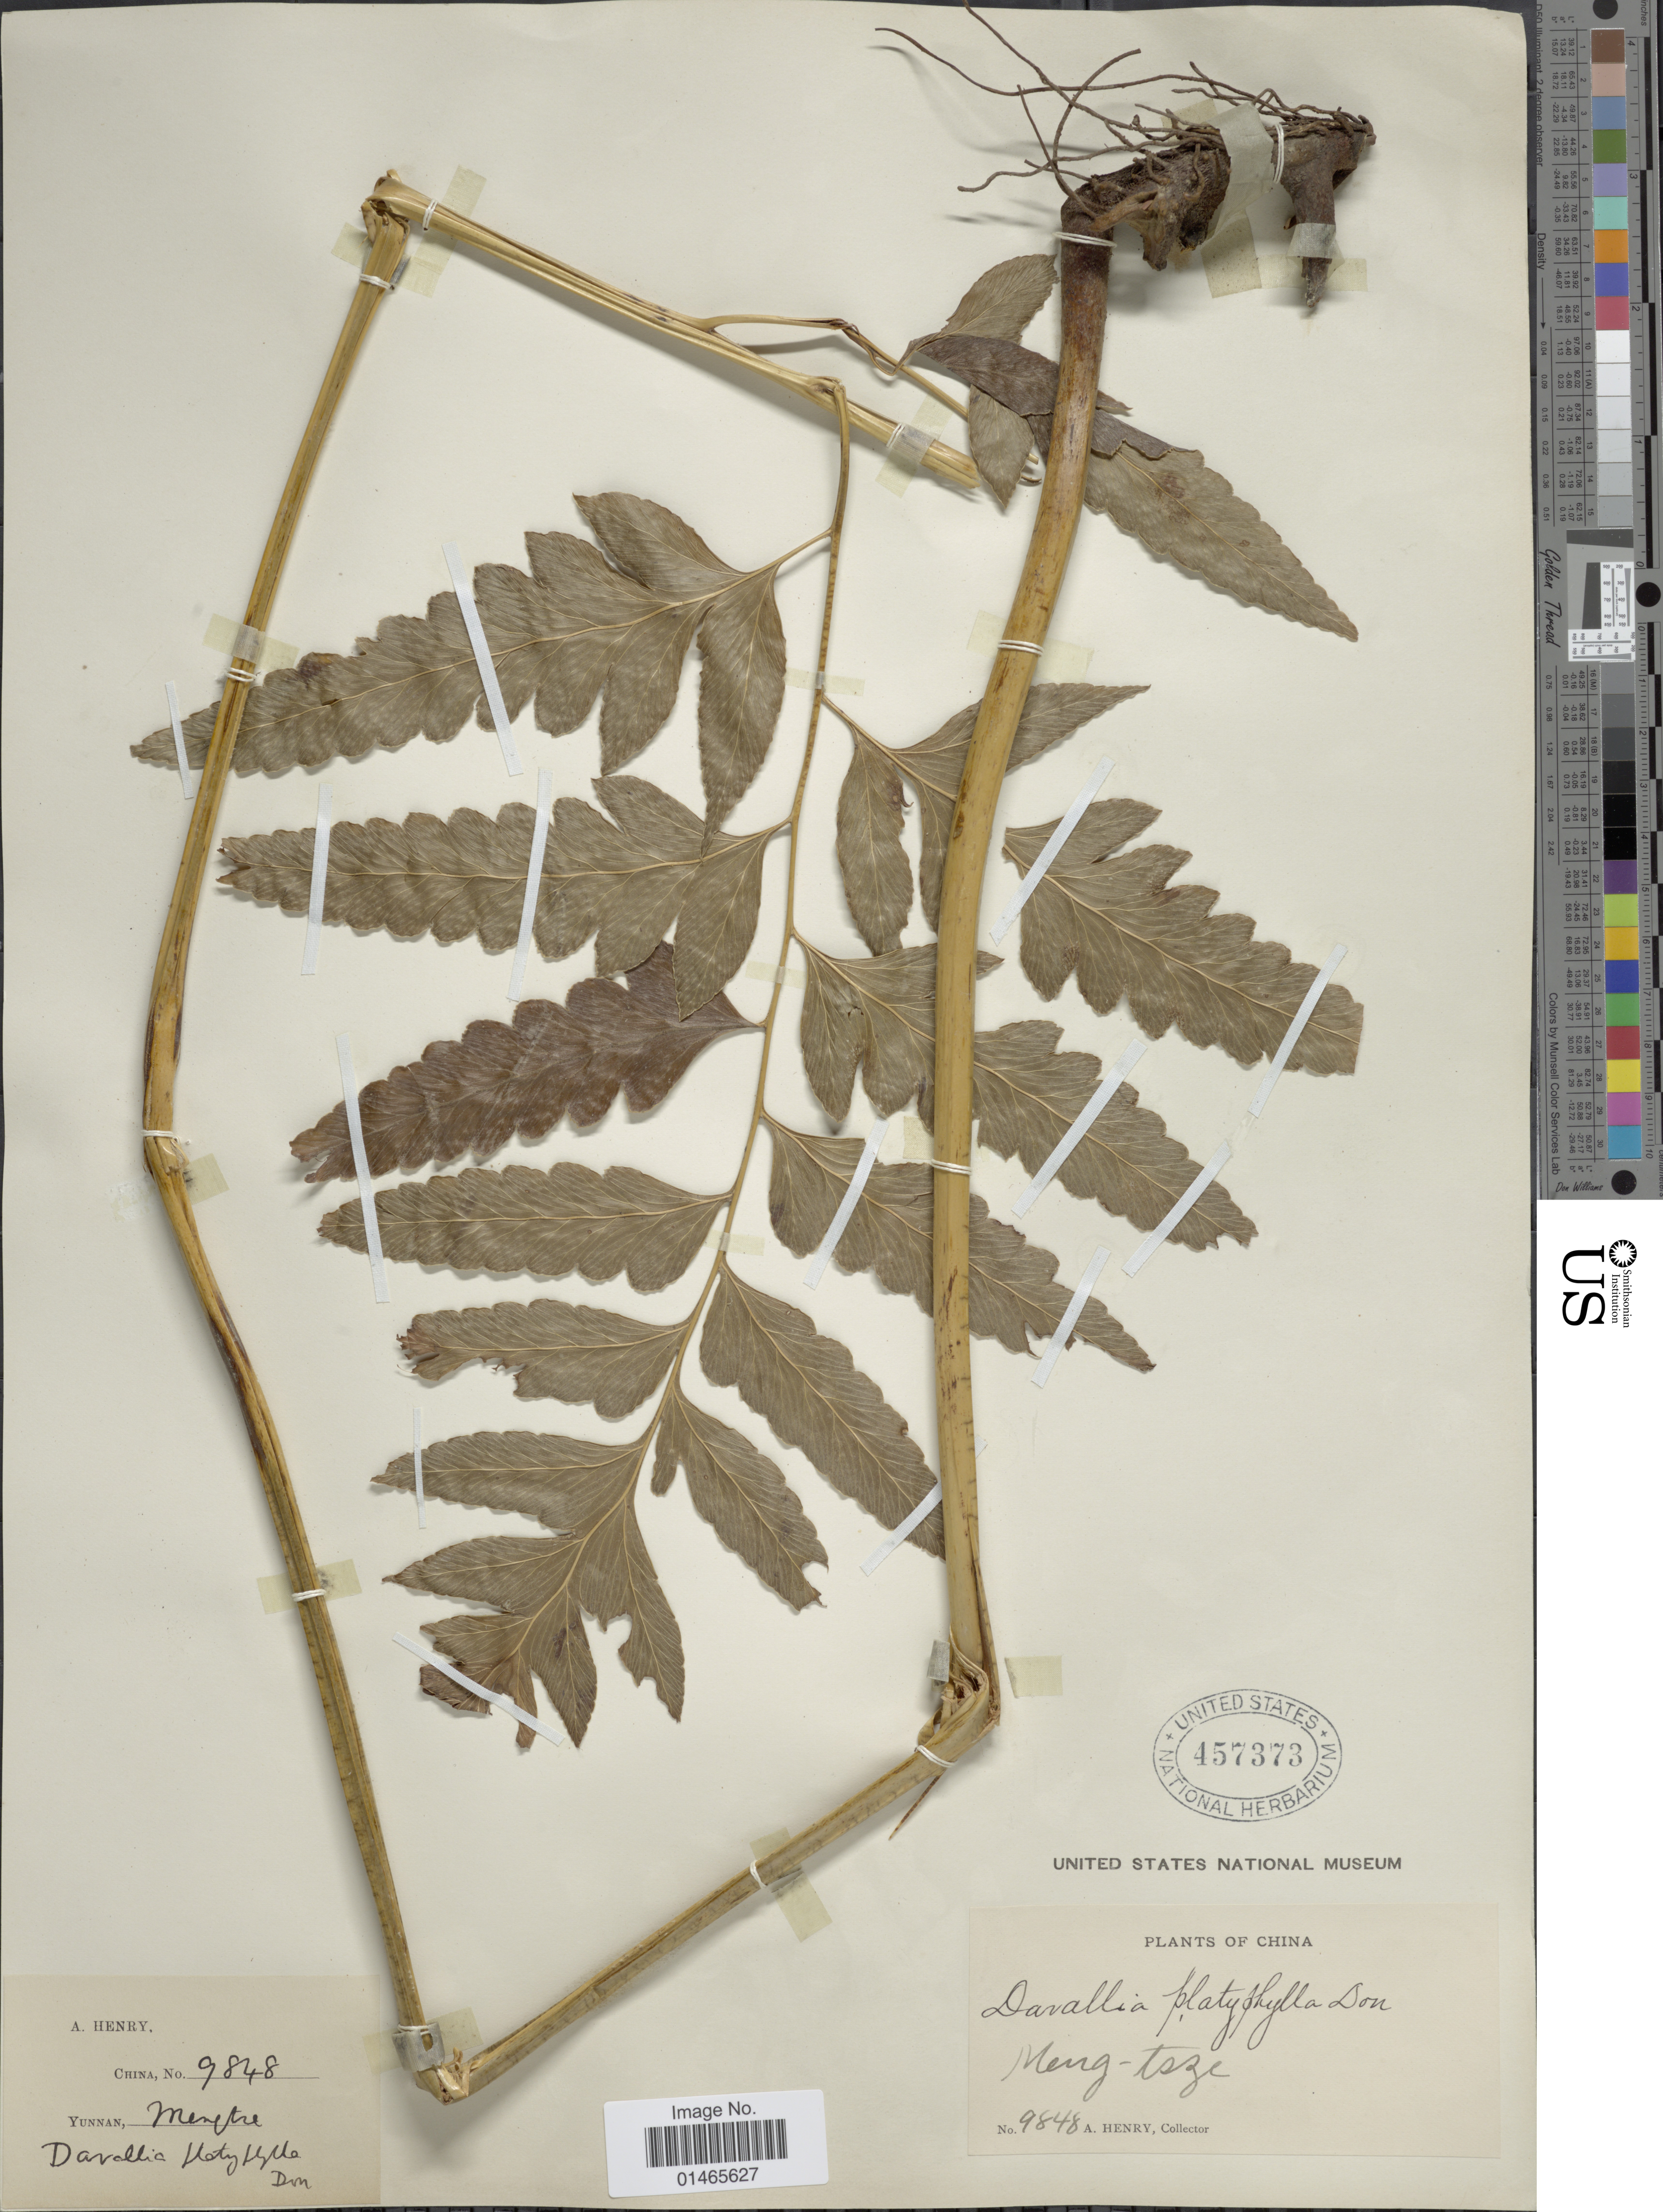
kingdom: Plantae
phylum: Tracheophyta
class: Polypodiopsida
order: Polypodiales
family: Dennstaedtiaceae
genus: Microlepia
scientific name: Microlepia platyphylla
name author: (D. Don) J. Sm.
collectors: A. Henry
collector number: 9848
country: China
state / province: Yunnan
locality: Meng-tsze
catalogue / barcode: US 457373